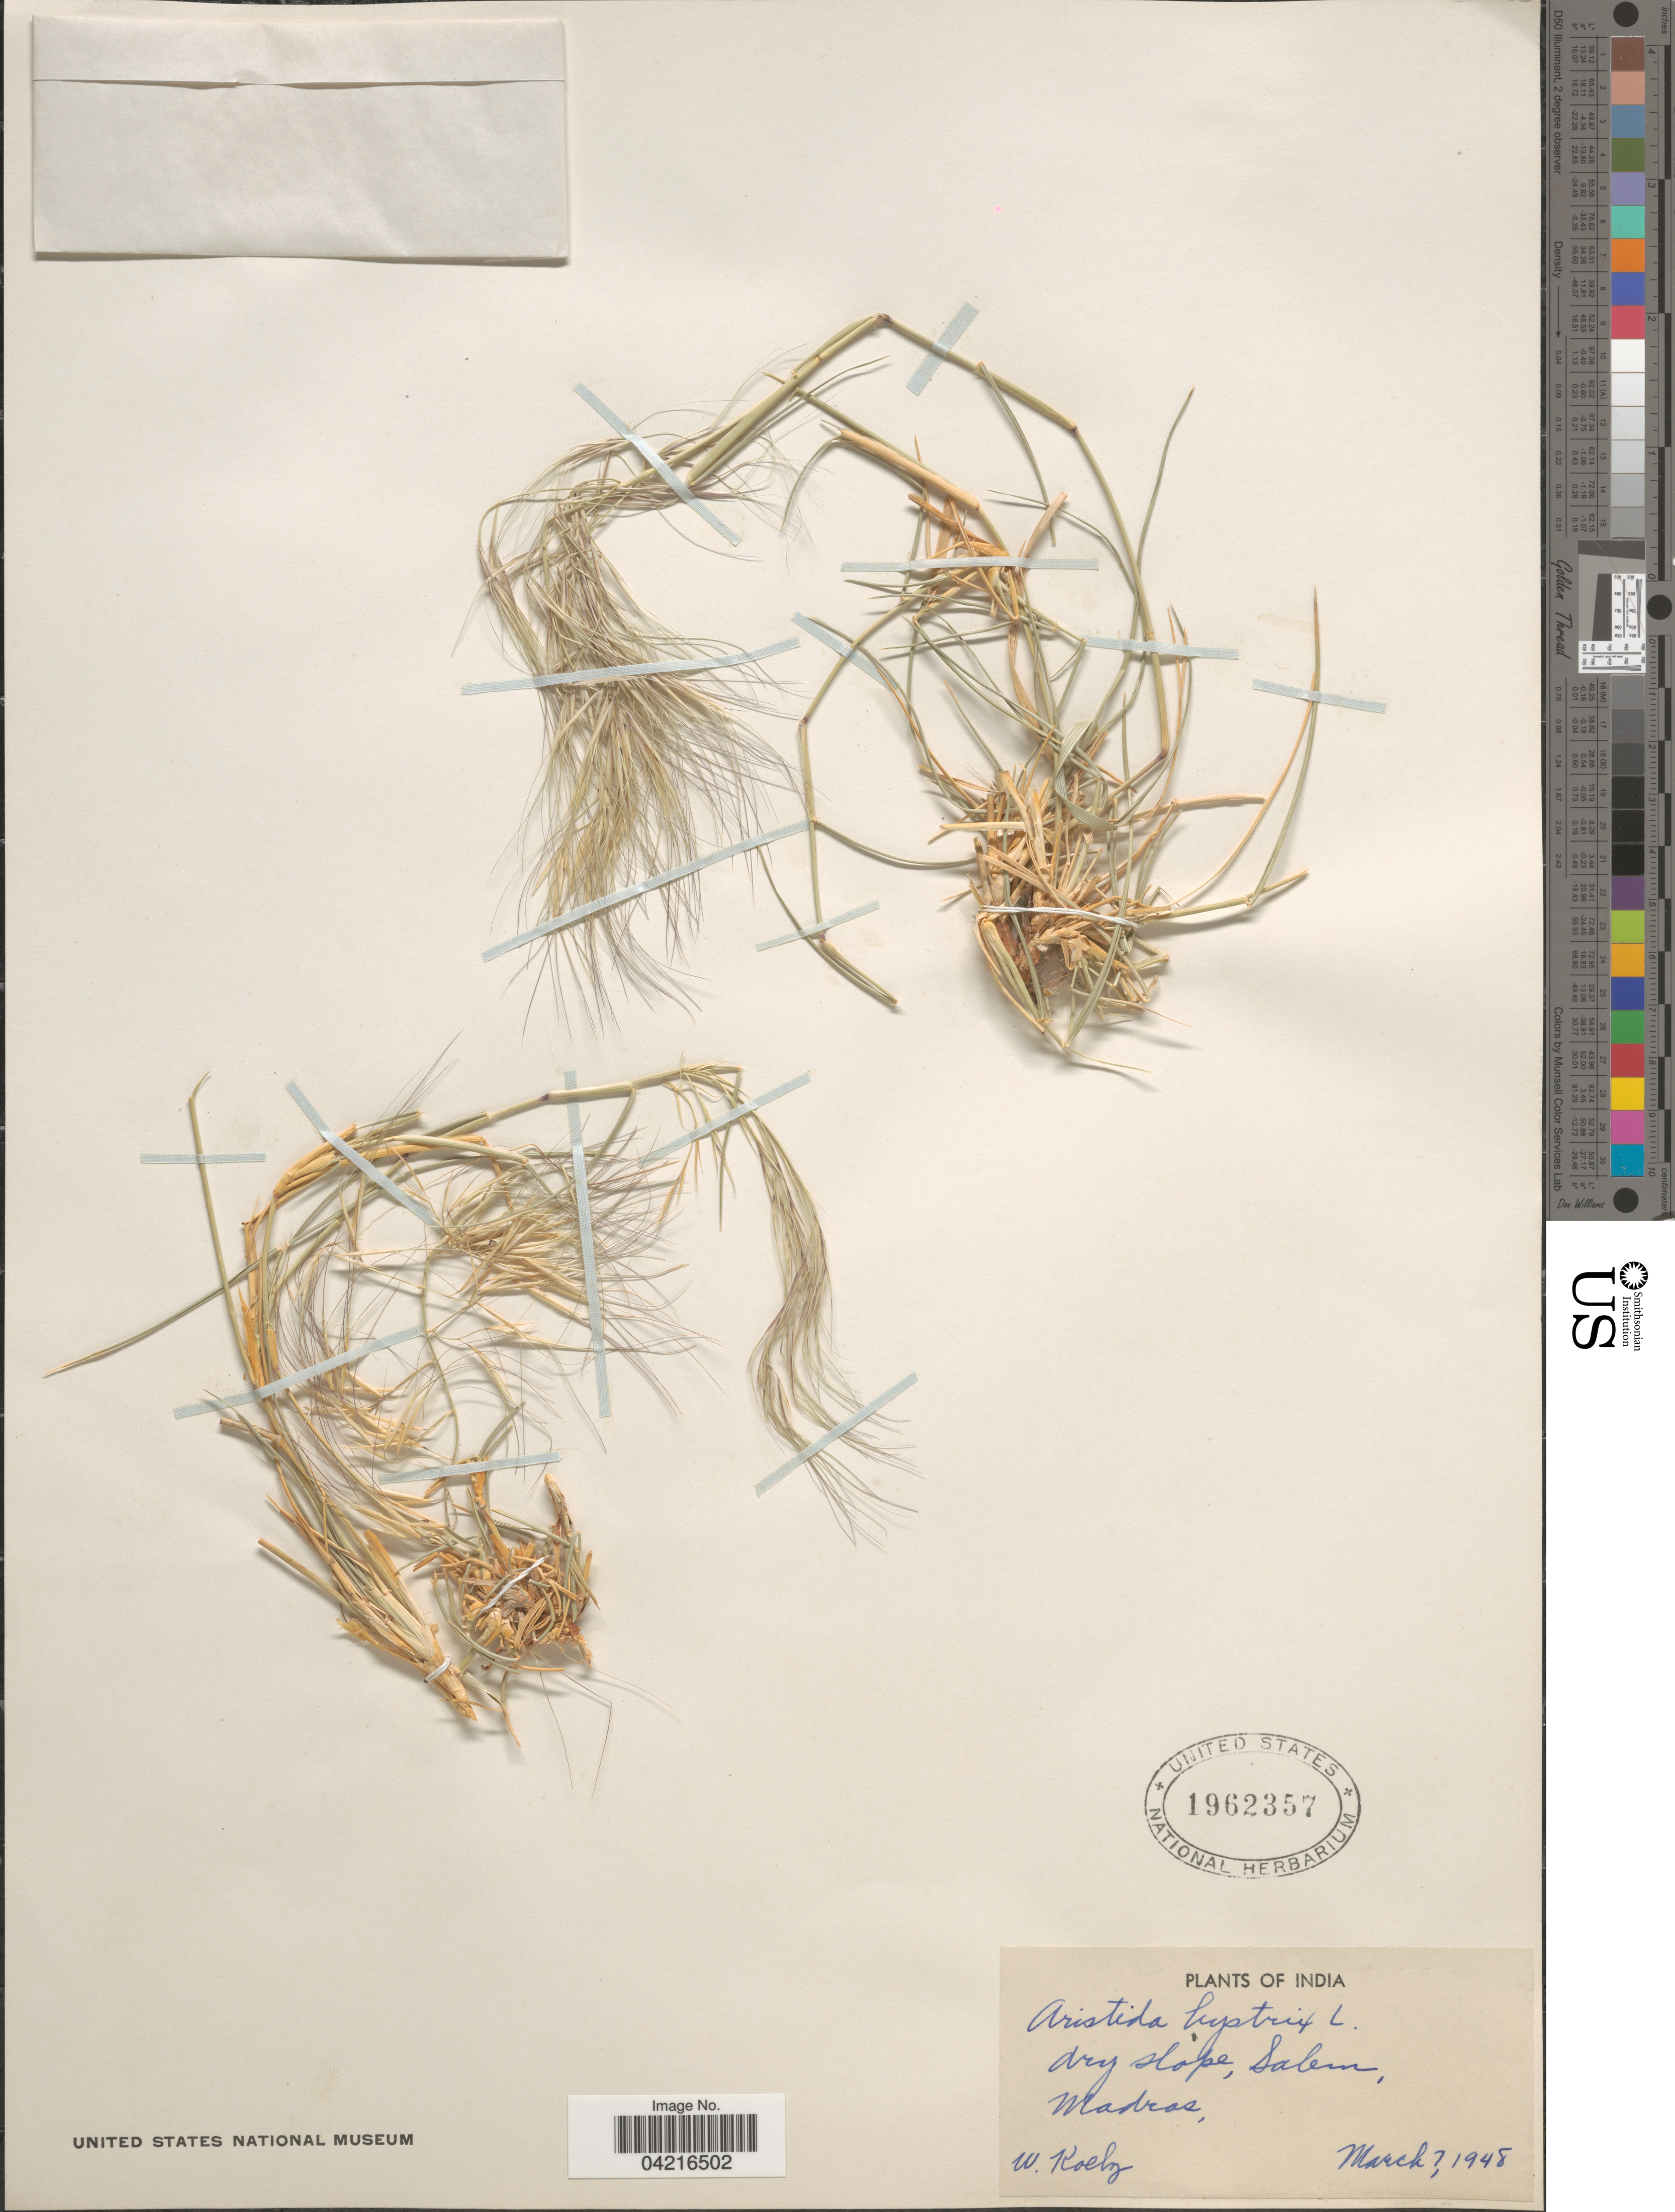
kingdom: Plantae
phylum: Tracheophyta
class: Liliopsida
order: Poales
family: Poaceae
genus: Aristida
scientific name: Aristida hystrix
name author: L.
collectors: W. Koelz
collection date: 1948-03-07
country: India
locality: Dry slope, Salem, Madras.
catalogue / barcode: US 1962357